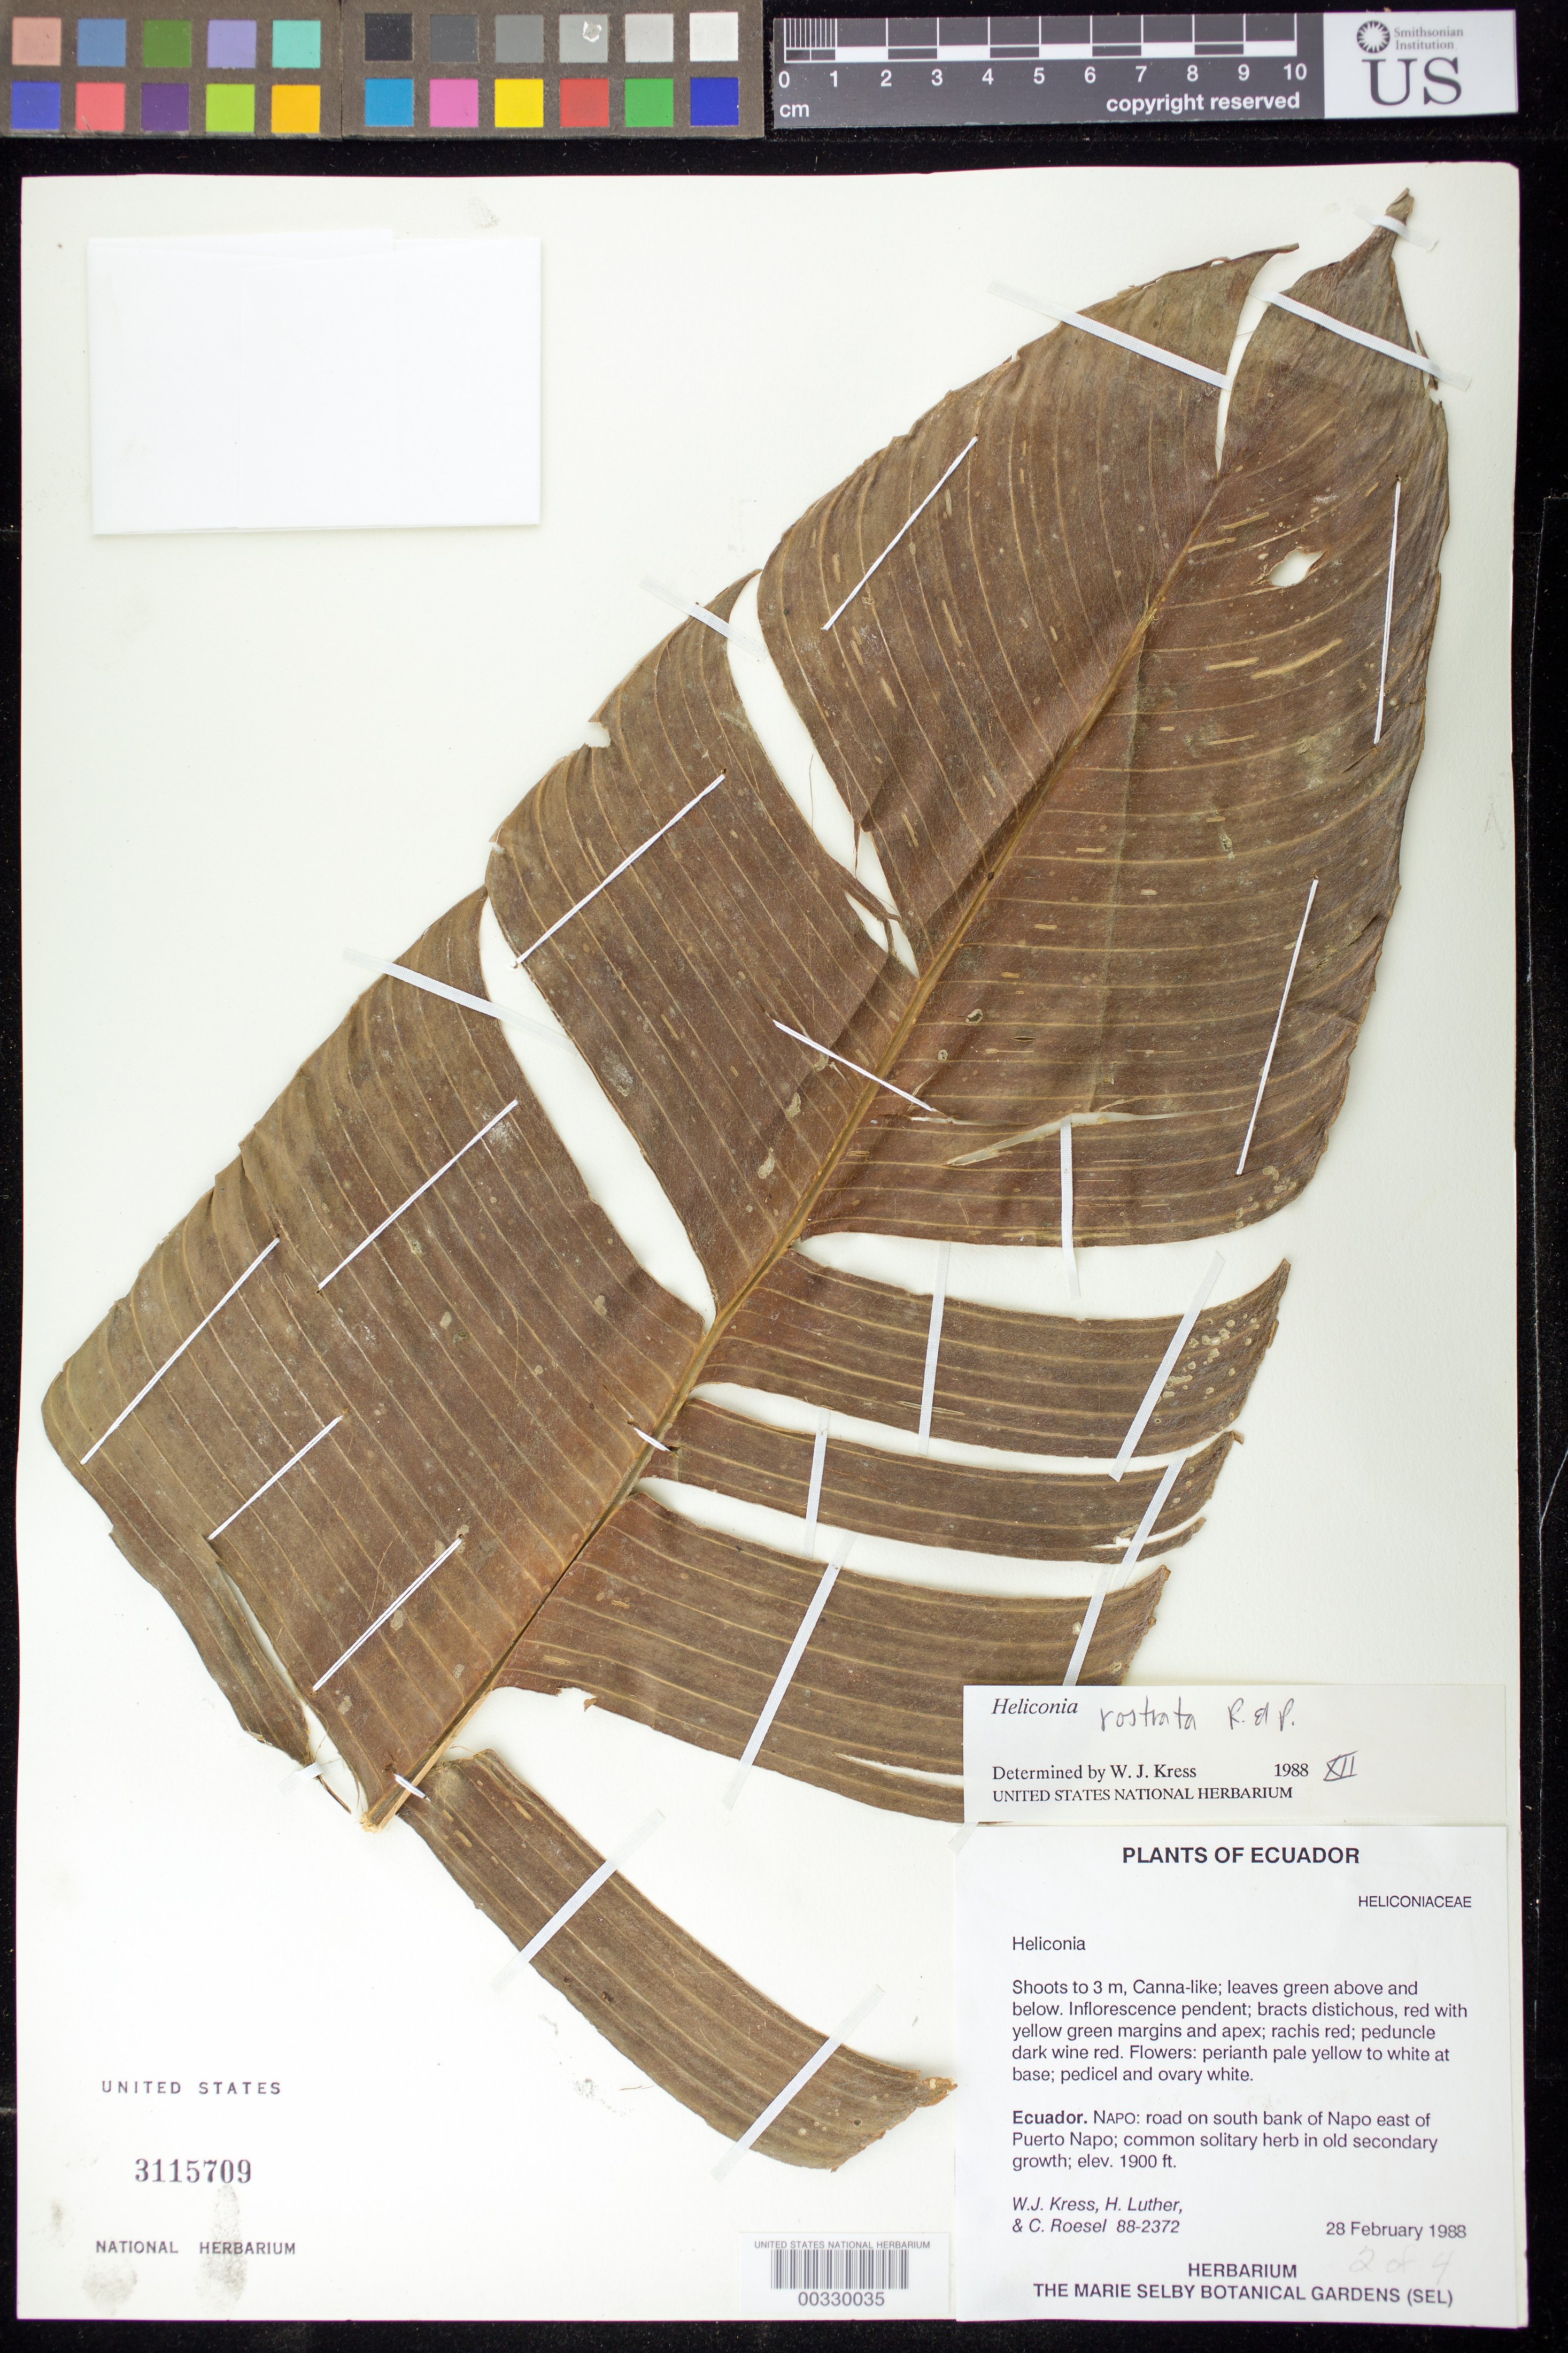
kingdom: Plantae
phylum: Tracheophyta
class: Liliopsida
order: Zingiberales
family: Heliconiaceae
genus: Heliconia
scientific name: Heliconia rostrata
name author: Ruiz & Pav.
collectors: W. J. Kress, Harry E. Luther & C. S. Roesel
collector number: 88-2372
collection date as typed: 28 Feb 1988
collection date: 1988-02-28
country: Ecuador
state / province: Napo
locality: Road on s bank of Napo E of Puerto Napo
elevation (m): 579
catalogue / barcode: US 3115709